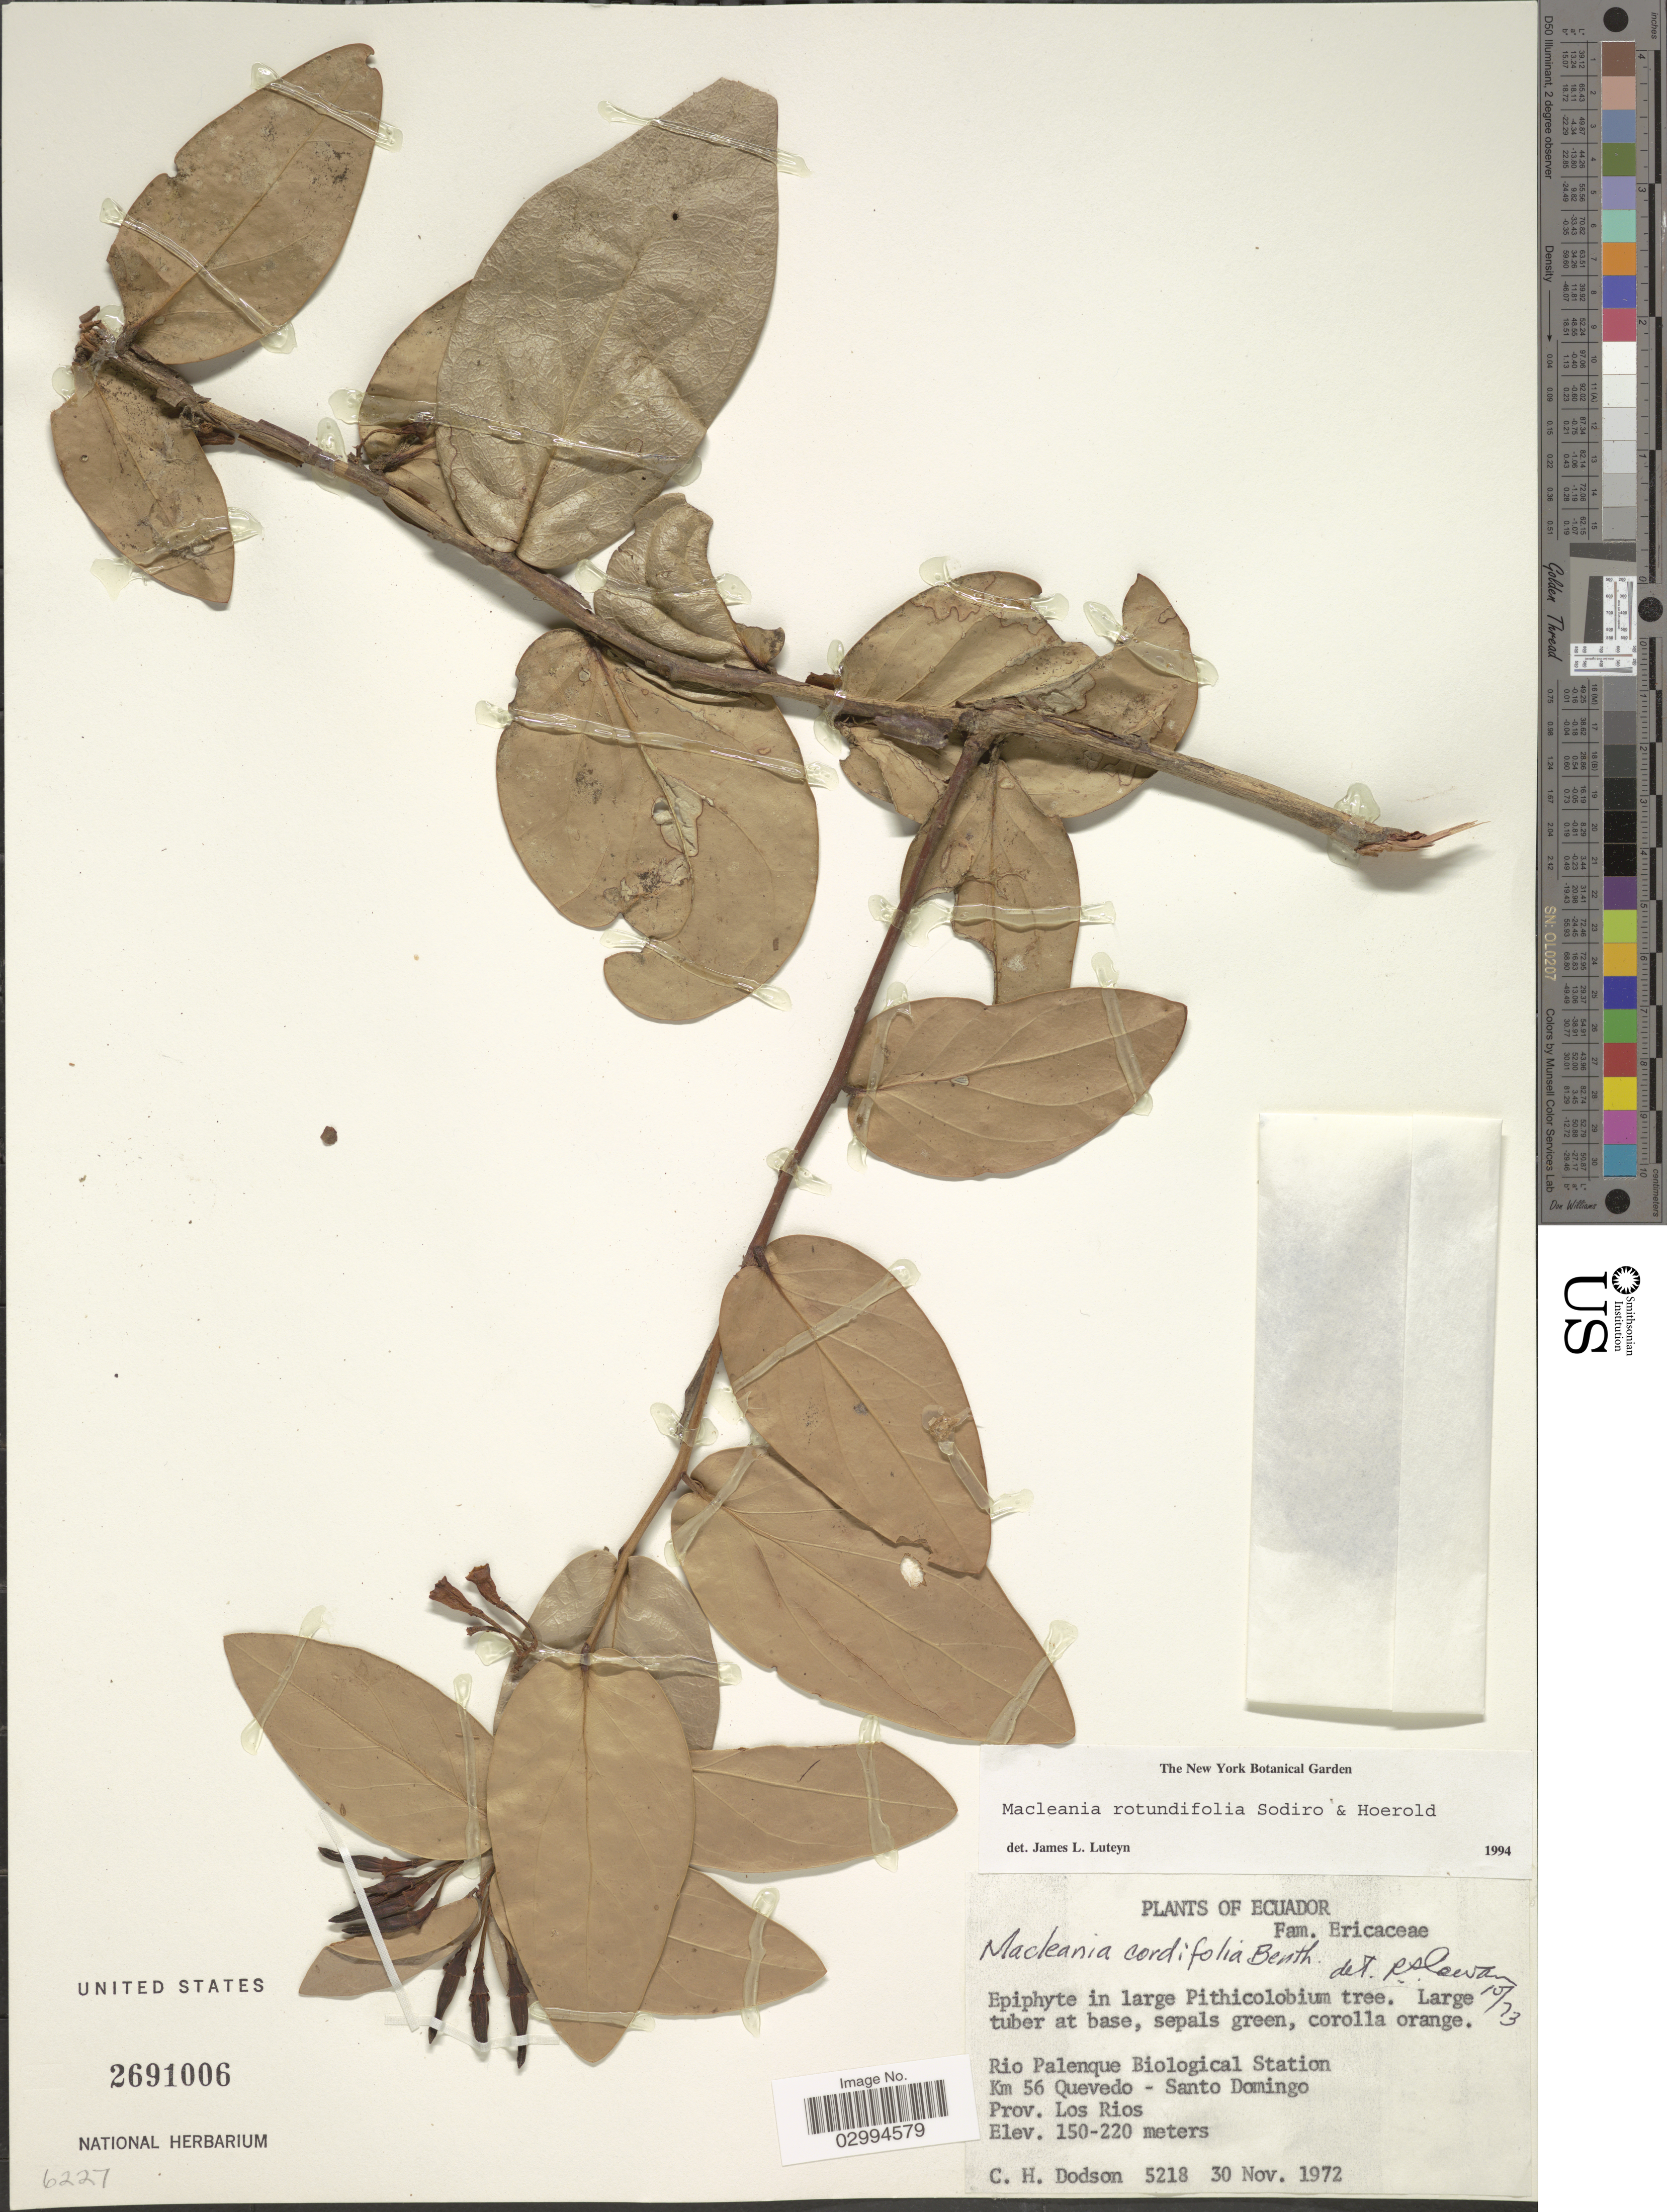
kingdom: Plantae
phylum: Tracheophyta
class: Magnoliopsida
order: Ericales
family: Ericaceae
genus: Macleania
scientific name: Macleania rotundifolia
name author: Sodiro & Hoerold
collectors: C. H. Dodson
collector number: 5218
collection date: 1972-11-30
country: Ecuador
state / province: Los Ríos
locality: Rio Palenque Biological Station. Km 56 Quevedo - Santo Domingo.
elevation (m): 150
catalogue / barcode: US 2691006